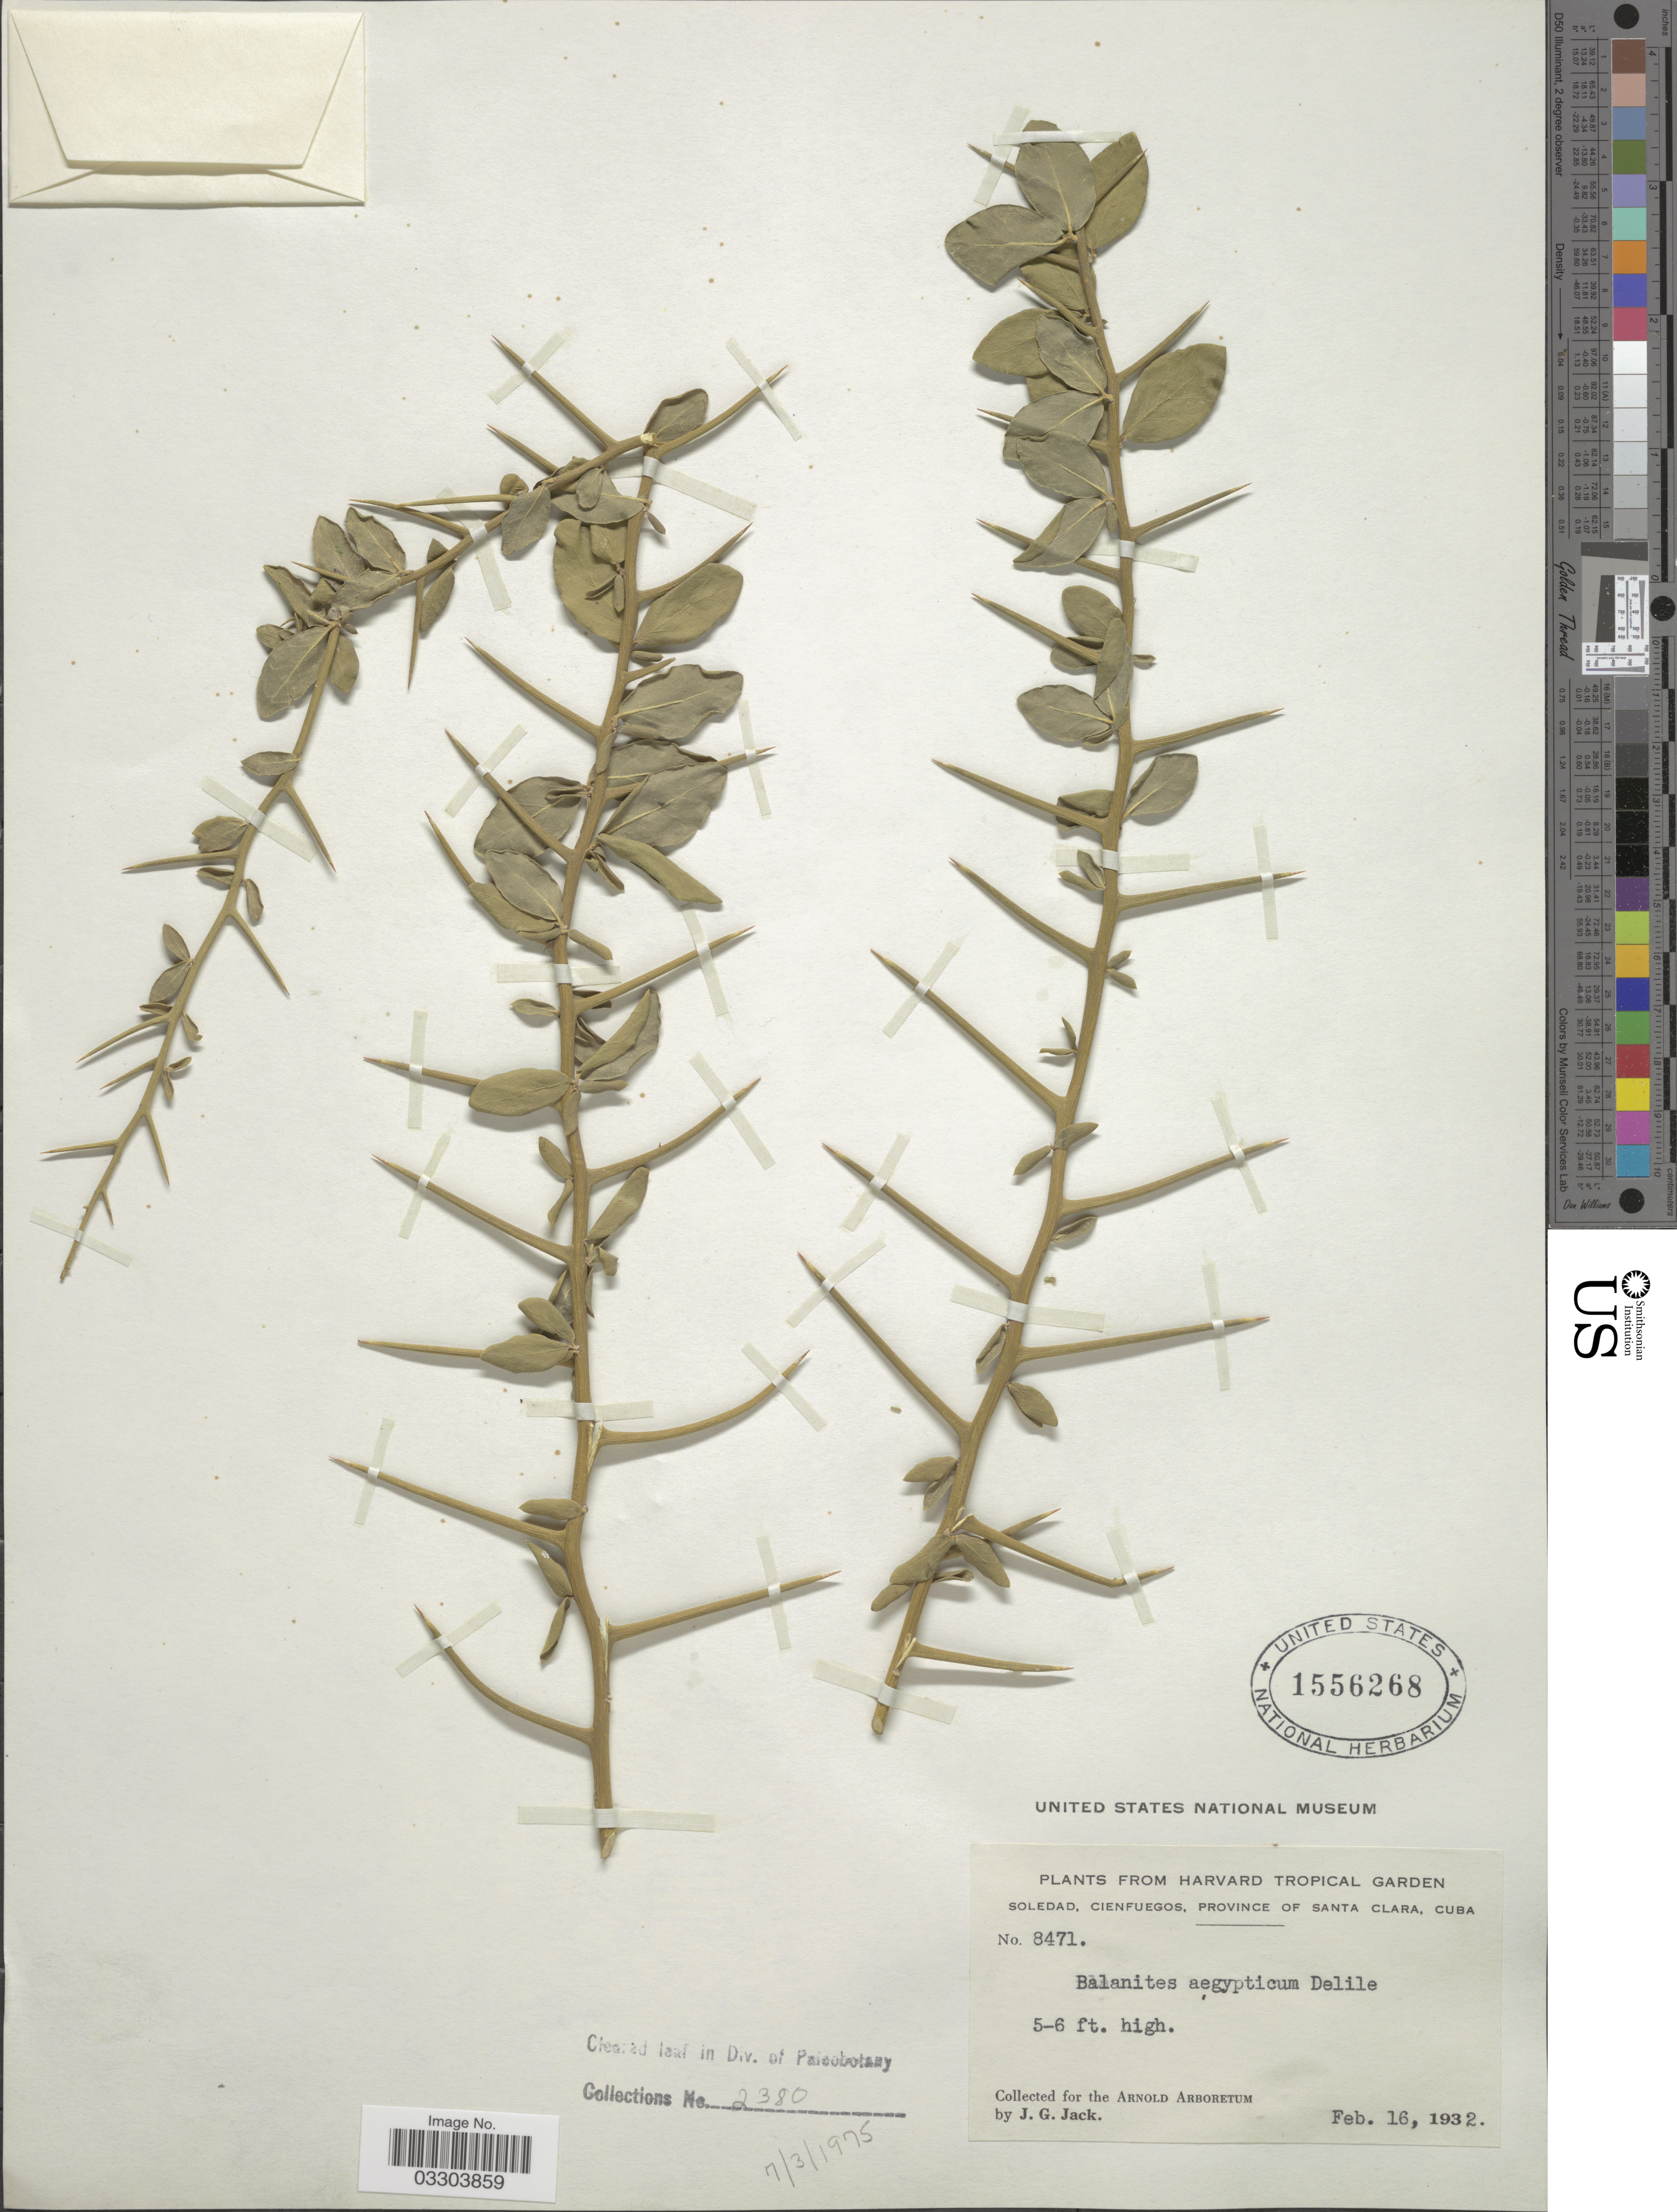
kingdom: Plantae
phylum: Tracheophyta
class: Magnoliopsida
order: Zygophyllales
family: Zygophyllaceae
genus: Balanites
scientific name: Balanites aegyptiaca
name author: (L.) Delile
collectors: J. G. Jack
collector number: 8471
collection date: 1932-02-16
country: Cuba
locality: Soledad, Cienfuegos, Province of Santa Clara.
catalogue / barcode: US 1556268